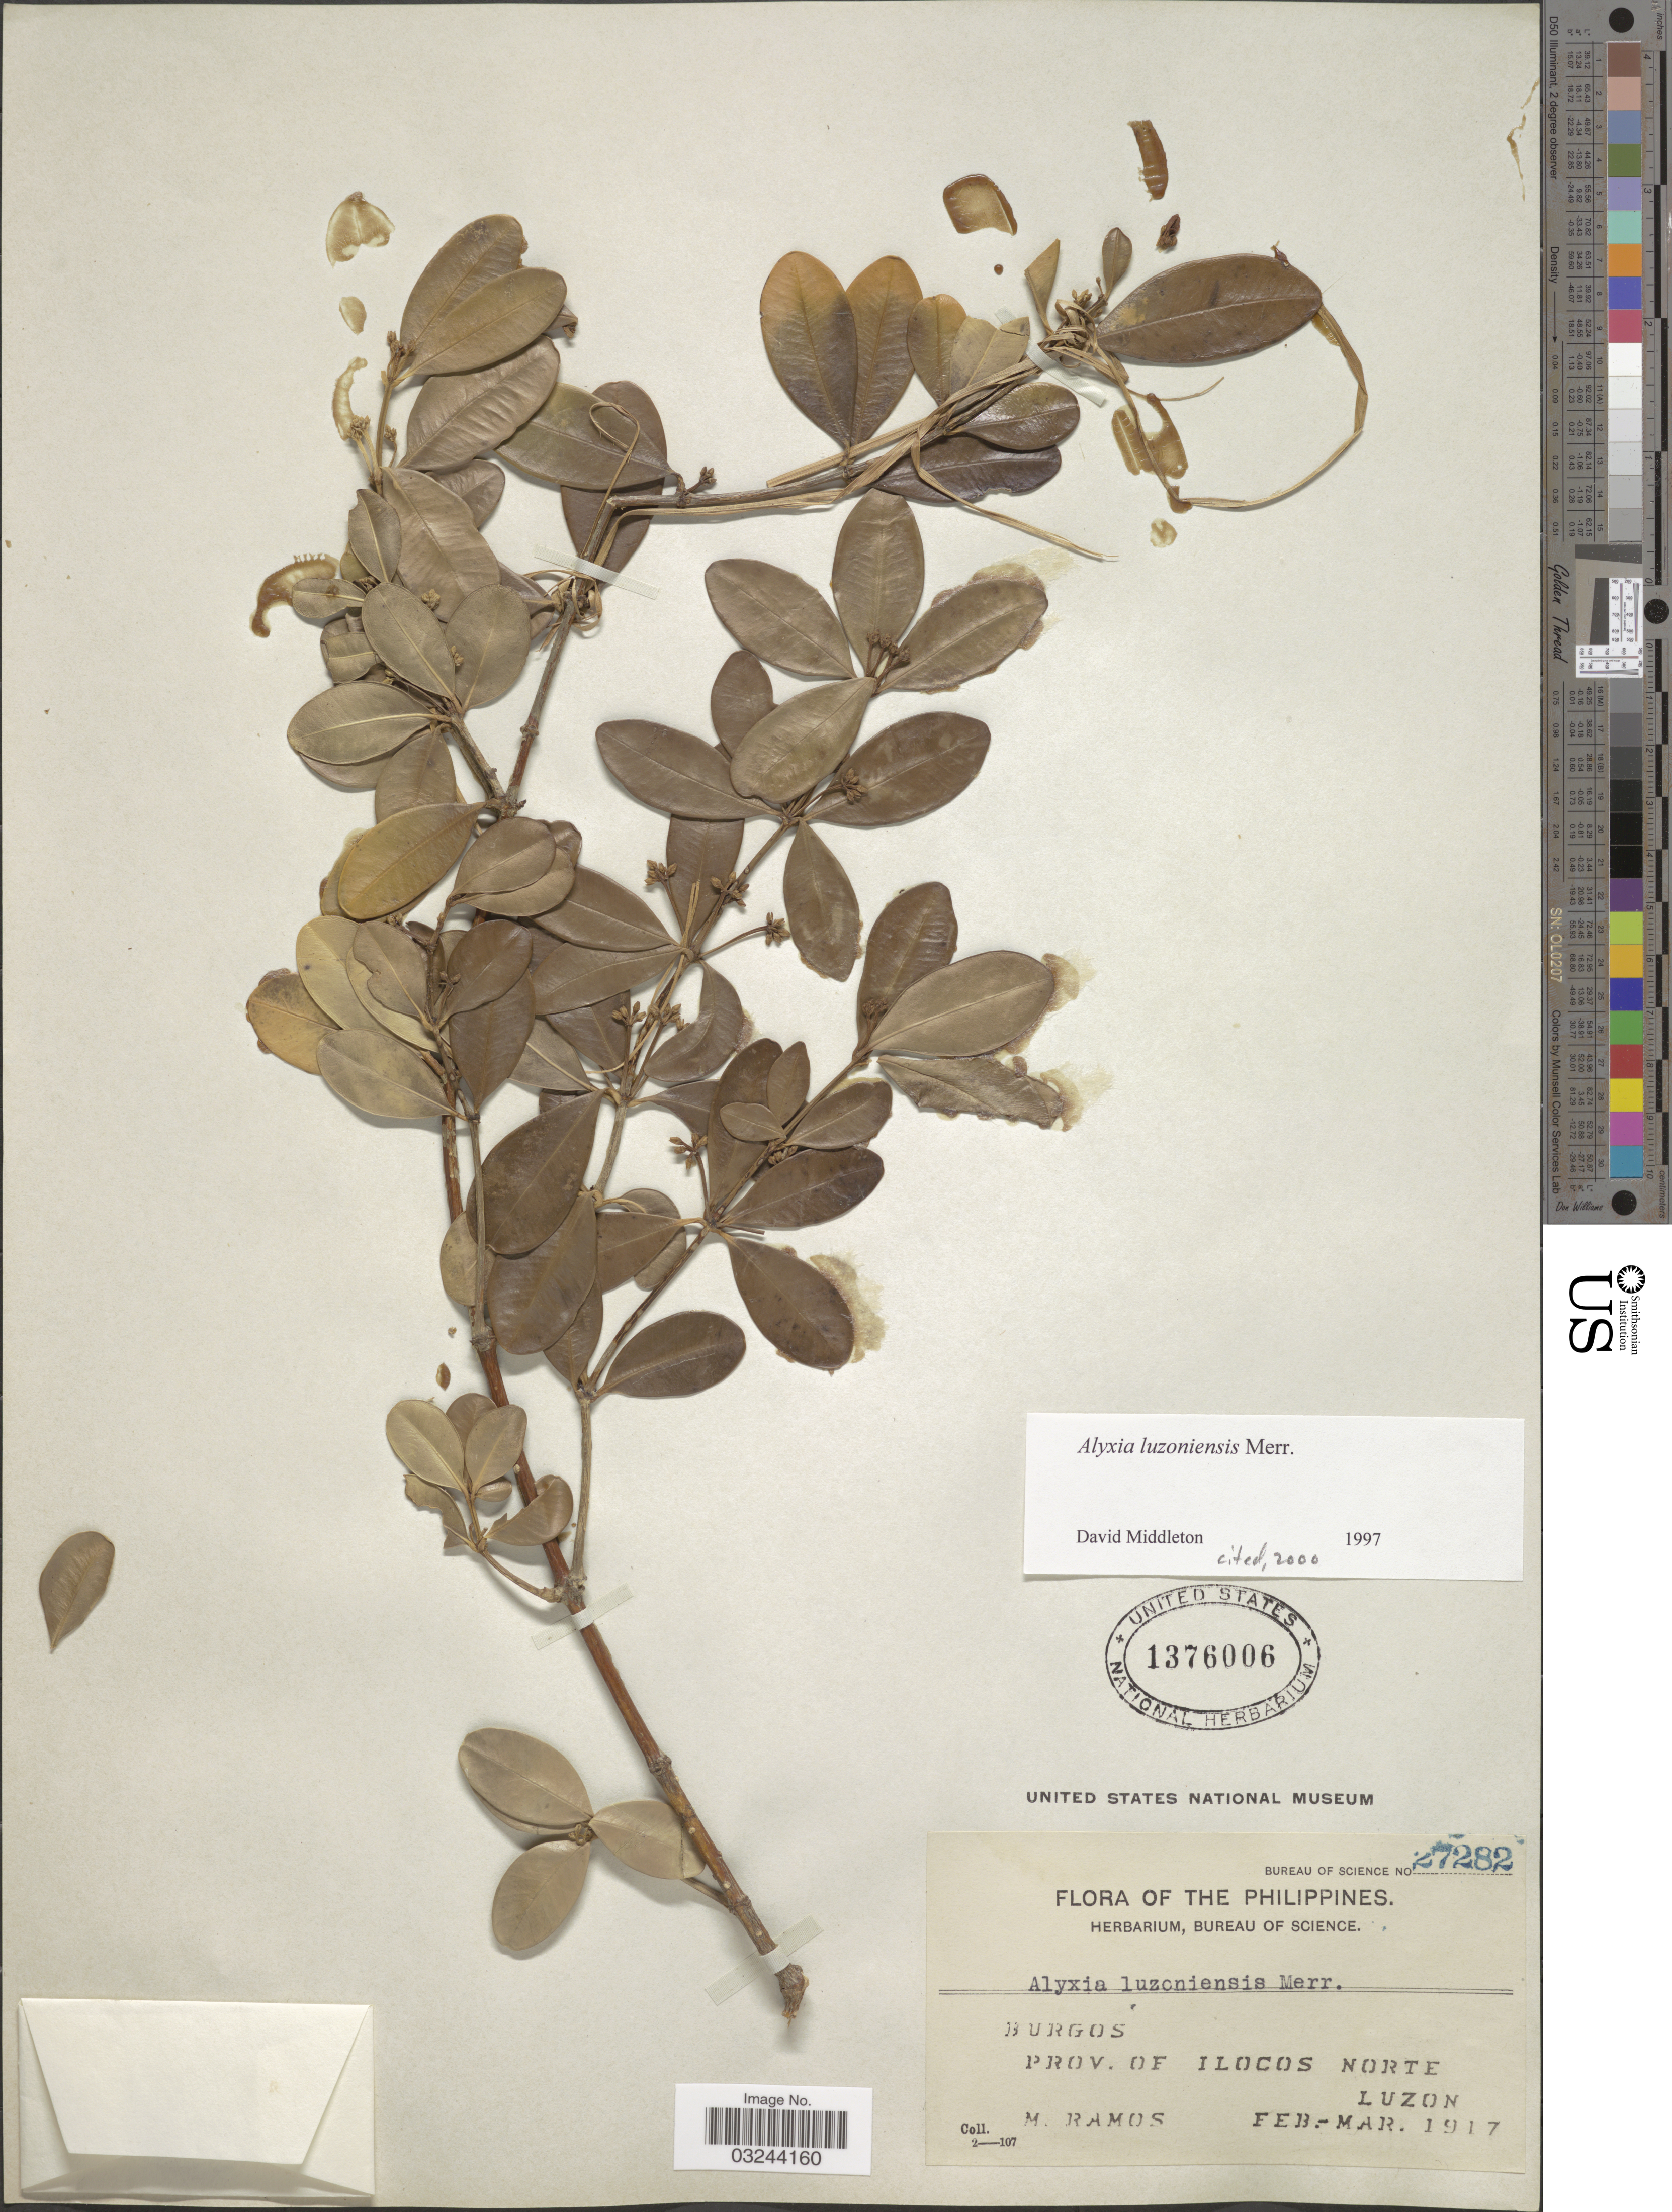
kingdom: Plantae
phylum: Tracheophyta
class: Magnoliopsida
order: Gentianales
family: Apocynaceae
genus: Alyxia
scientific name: Alyxia luzoniensis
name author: Merr.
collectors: M. Ramos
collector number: Bureau of Science 27282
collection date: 1917-02/1917-03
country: Philippines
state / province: Ilocos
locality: Burgos, Prov. Ilocos Norte, Luzon.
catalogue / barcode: US 1376006